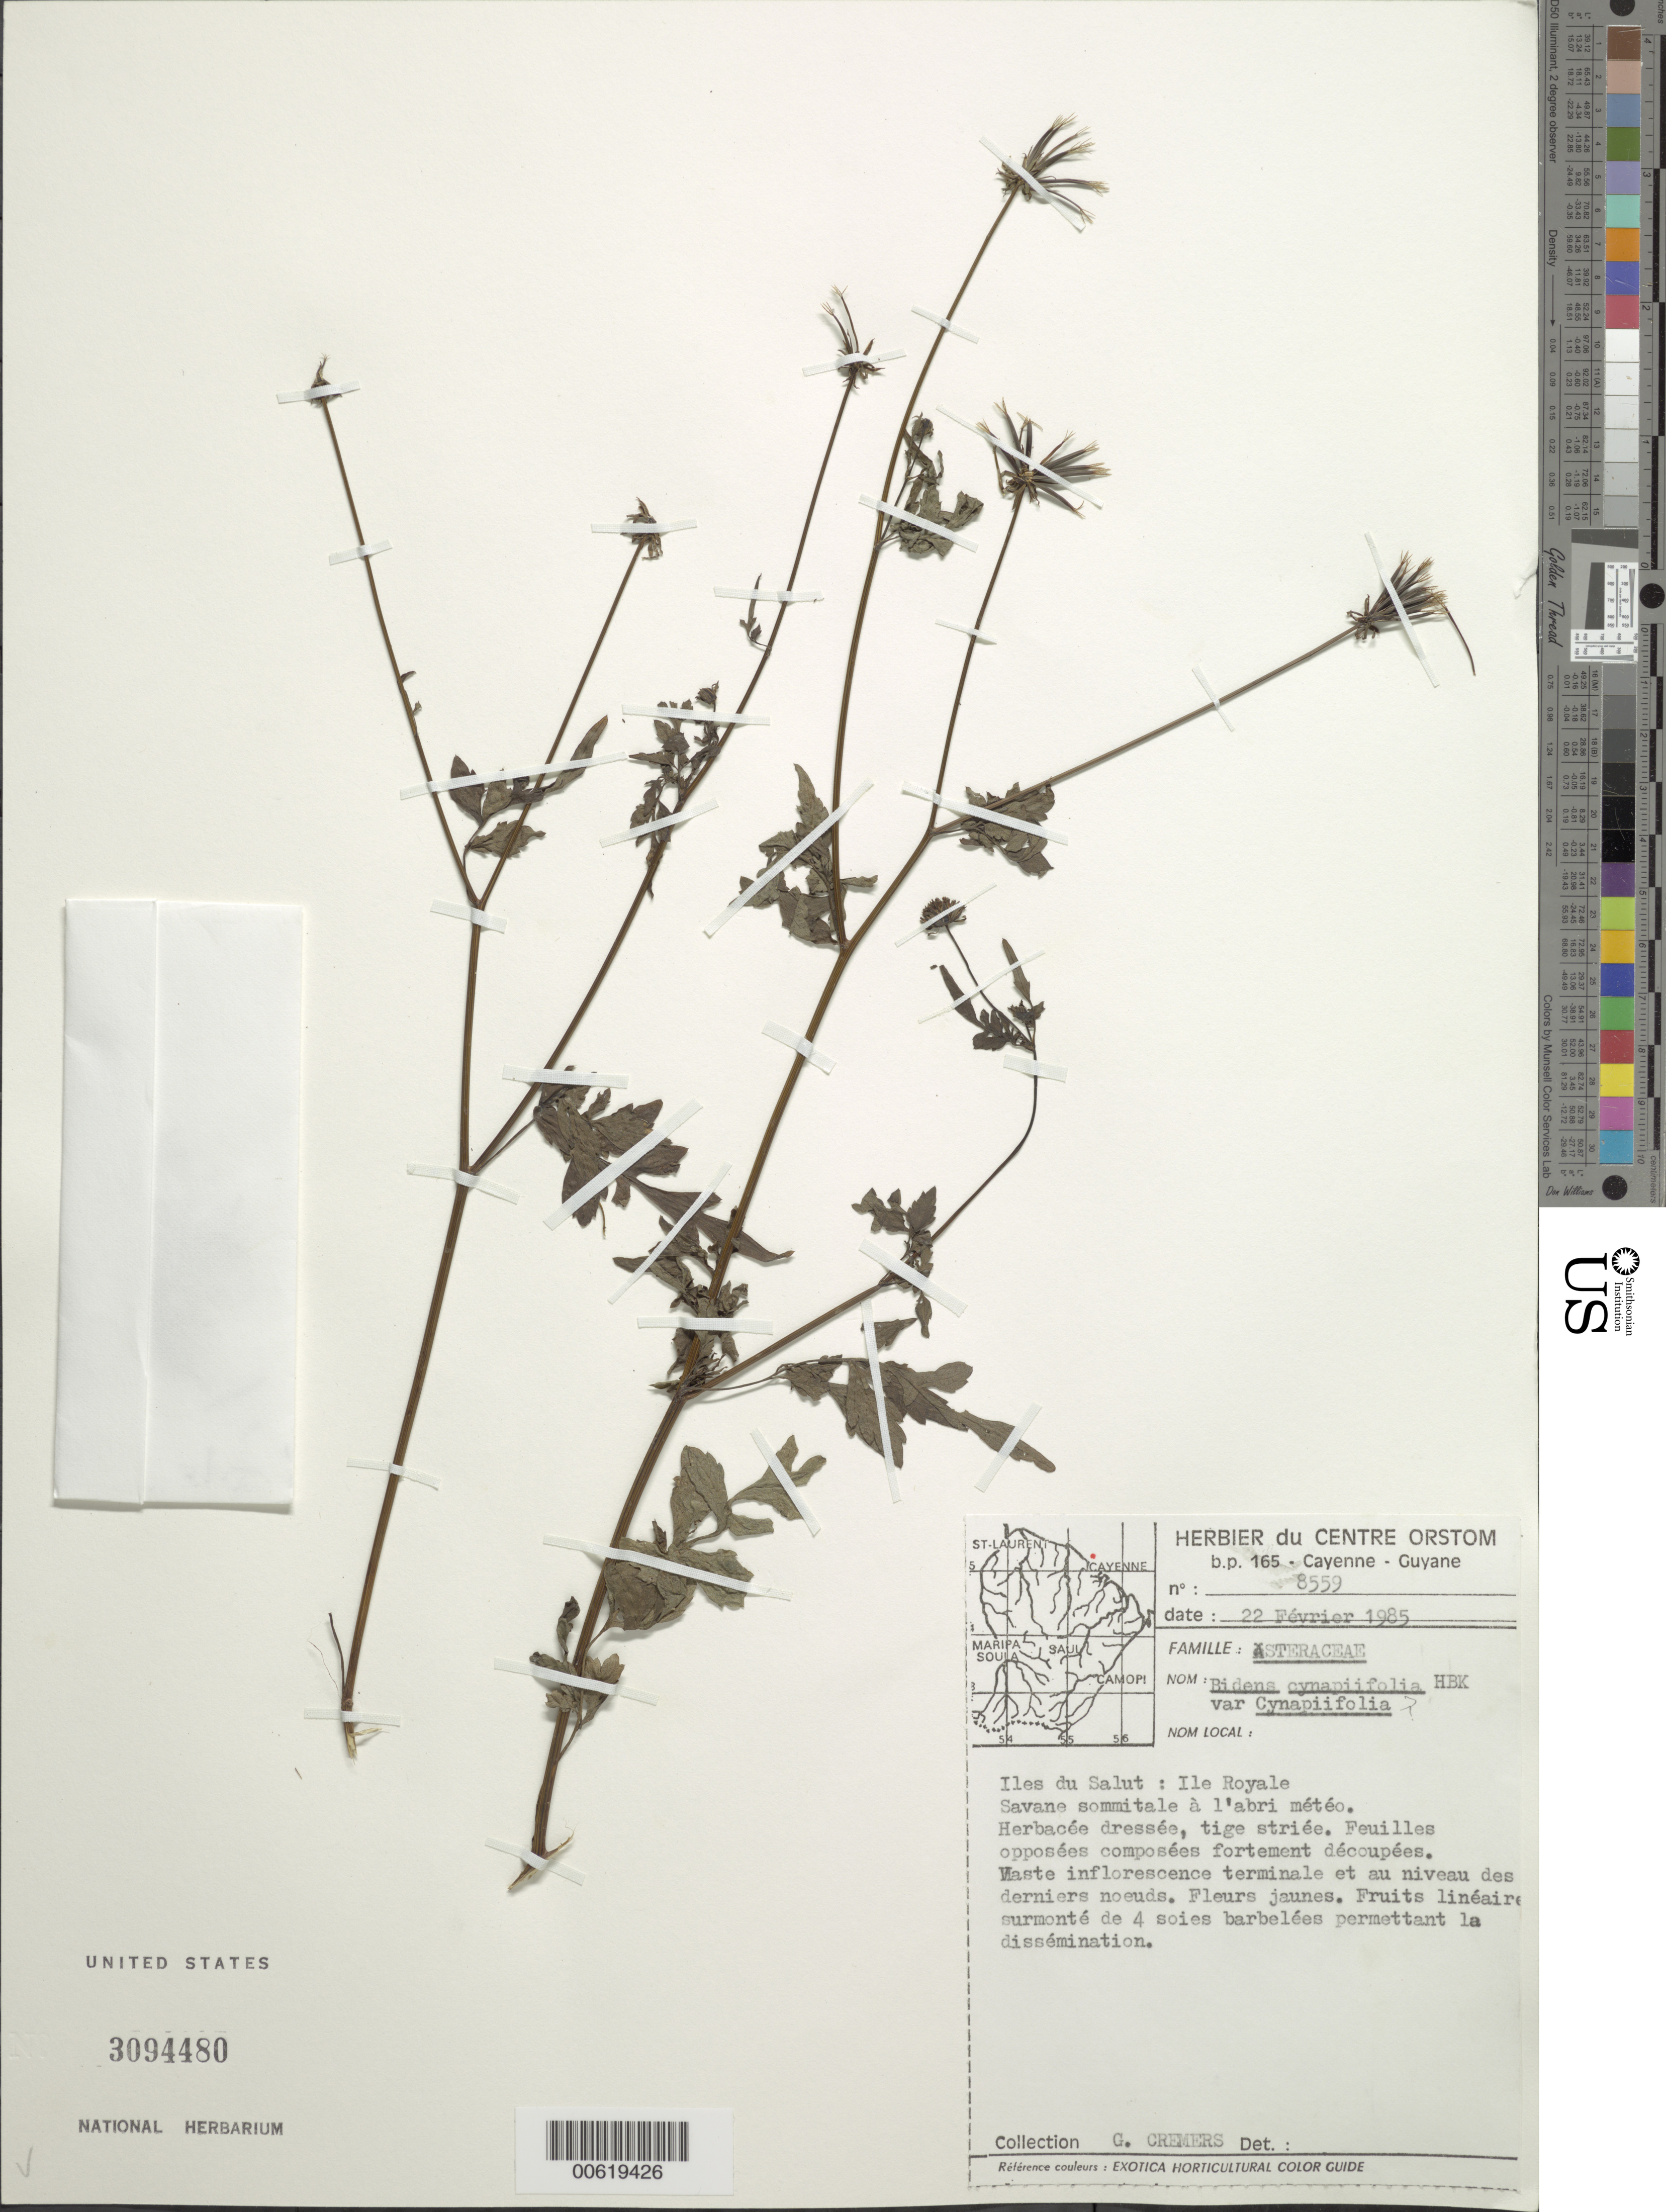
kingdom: Plantae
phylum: Tracheophyta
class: Magnoliopsida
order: Asterales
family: Asteraceae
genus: Bidens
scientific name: Bidens cynapiifolia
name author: Kunth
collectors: G. Cremers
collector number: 8559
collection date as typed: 22-Feb-85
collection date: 1985-02-22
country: French Guiana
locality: Iles du Salut, Ile Royale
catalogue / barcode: US 3094480